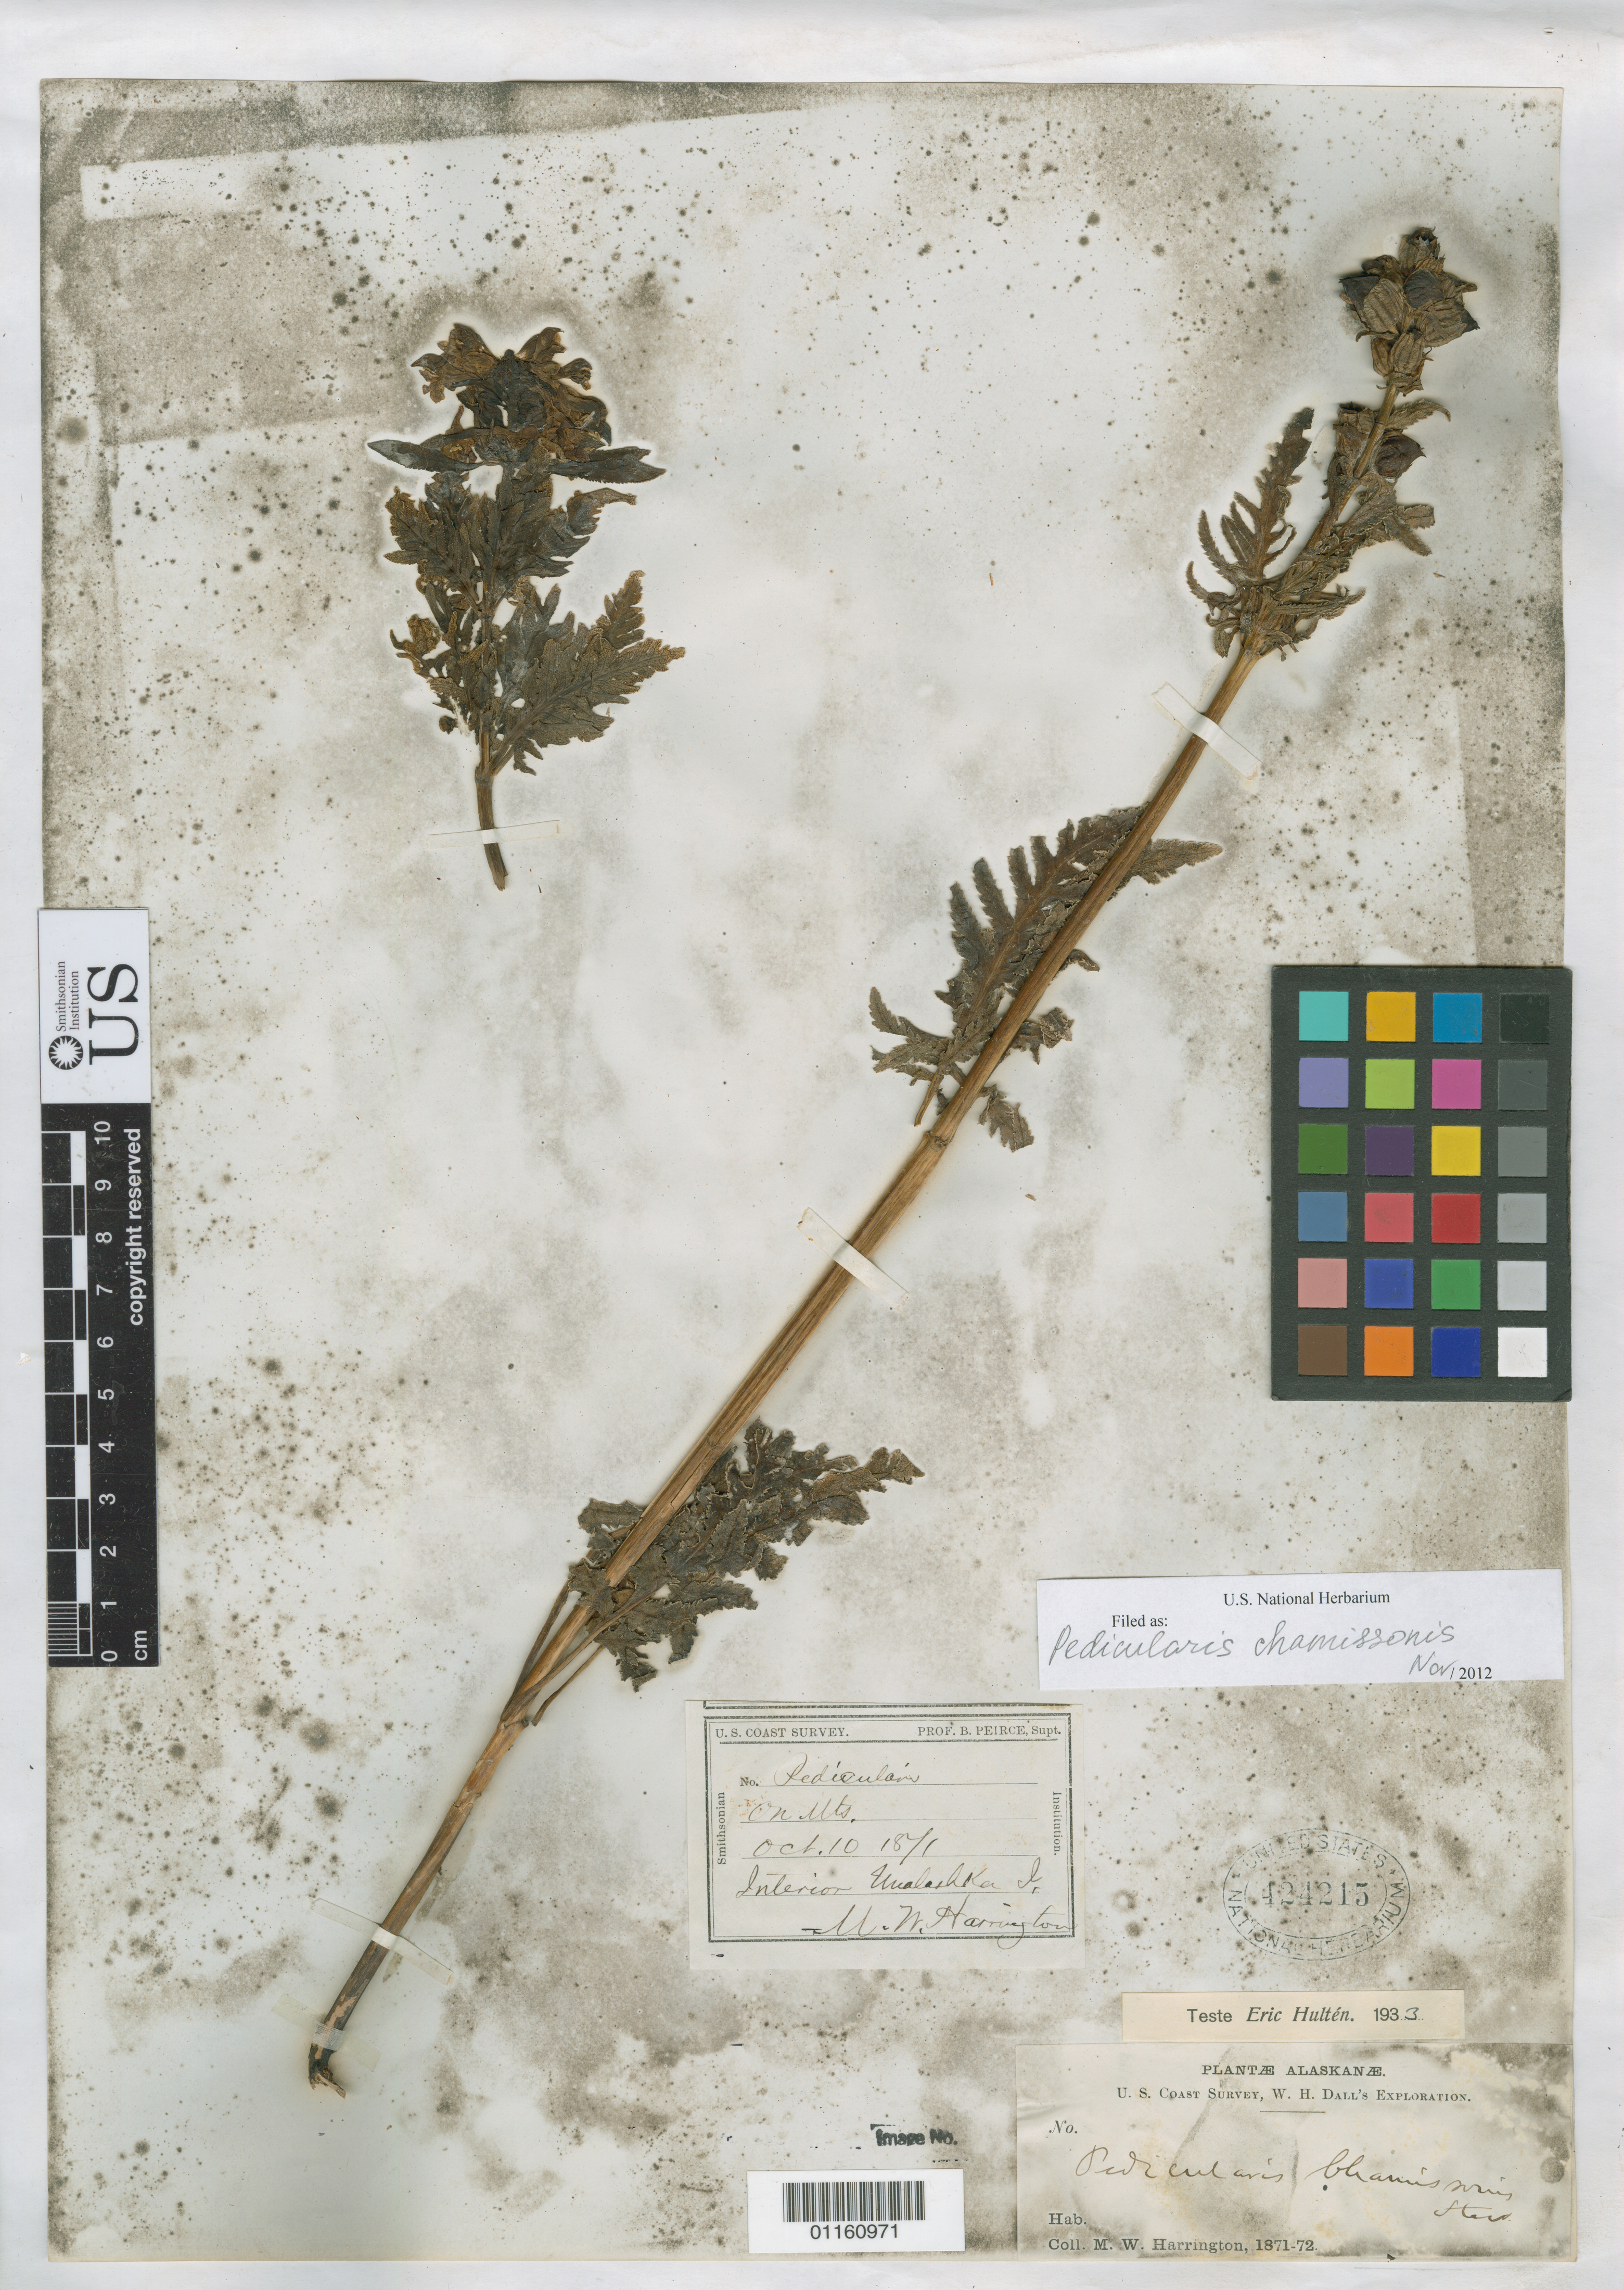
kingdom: Plantae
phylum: Tracheophyta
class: Magnoliopsida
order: Lamiales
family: Orobanchaceae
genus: Pedicularis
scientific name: Pedicularis chamissonis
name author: Steven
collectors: M. W. Harrington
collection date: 1871-10-10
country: United States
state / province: Alaska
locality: Unalaska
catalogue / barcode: US 424215